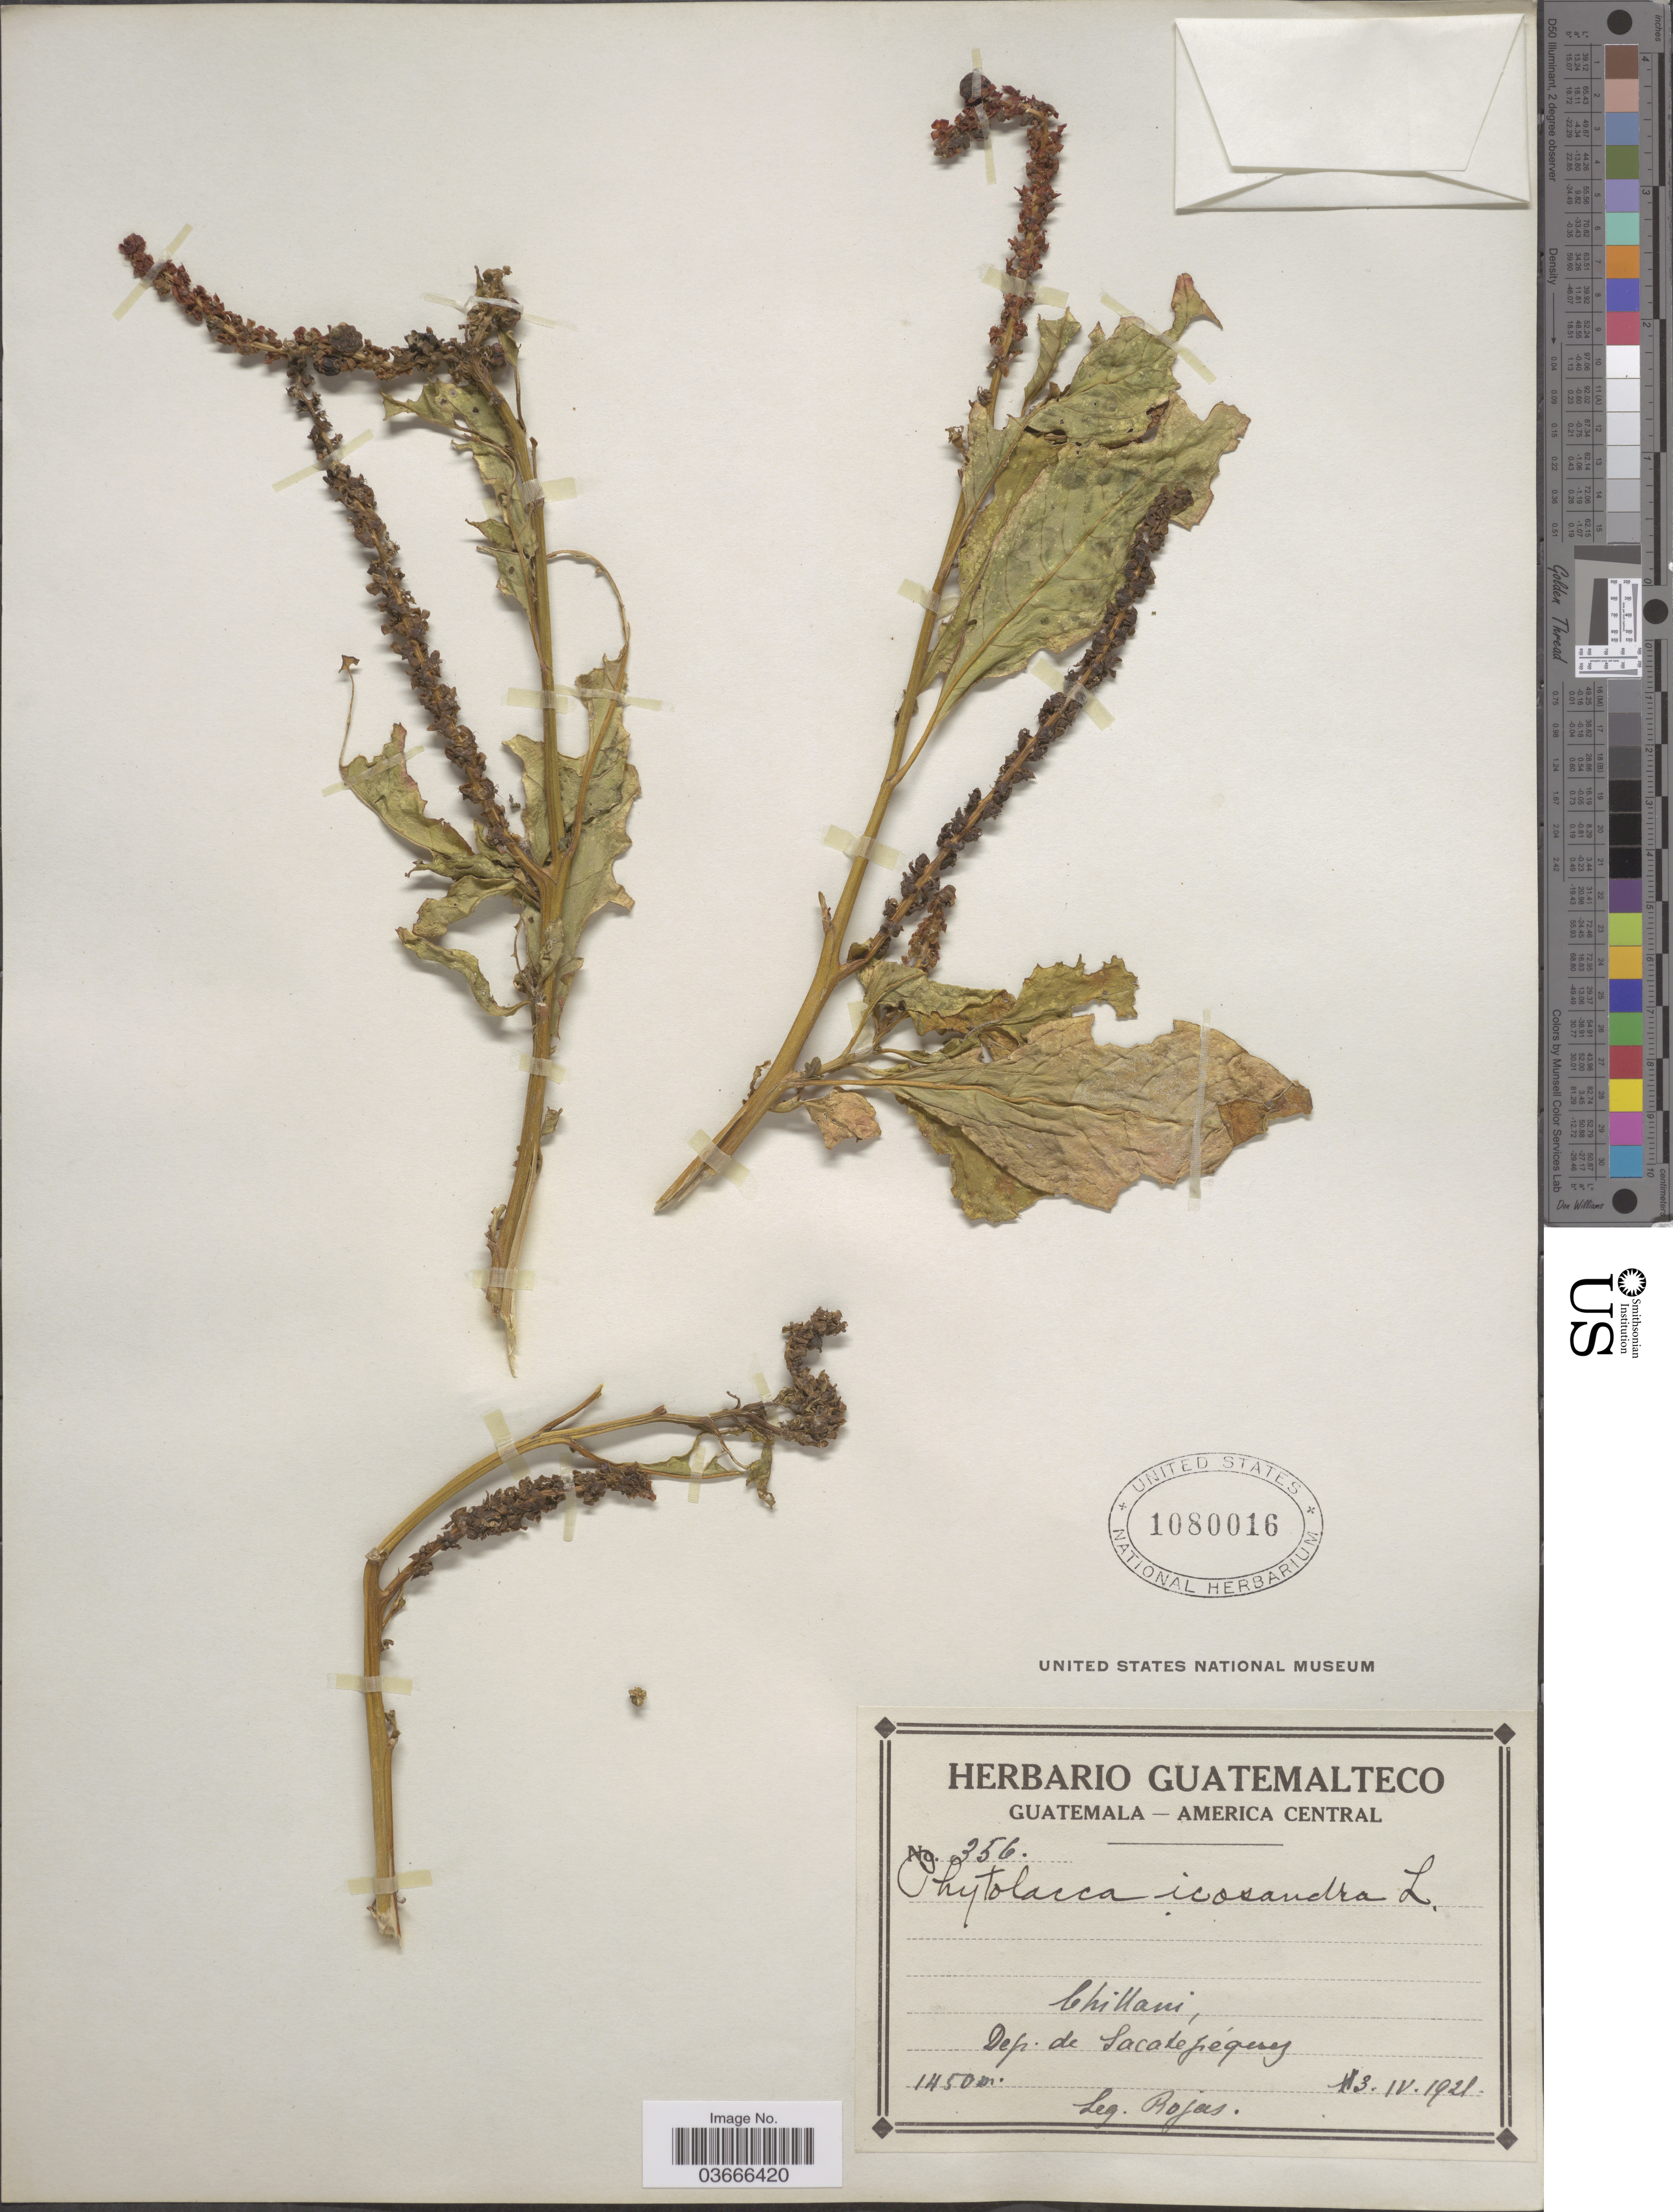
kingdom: Plantae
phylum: Tracheophyta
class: Magnoliopsida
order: Caryophyllales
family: Phytolaccaceae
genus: Phytolacca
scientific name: Phytolacca icosandra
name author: L.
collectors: Rojas, --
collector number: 356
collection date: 1921-04-13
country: Guatemala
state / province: Sacatepéquez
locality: Chillani, Dep. de Sacatepéquez.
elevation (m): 1450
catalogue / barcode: US 1080016